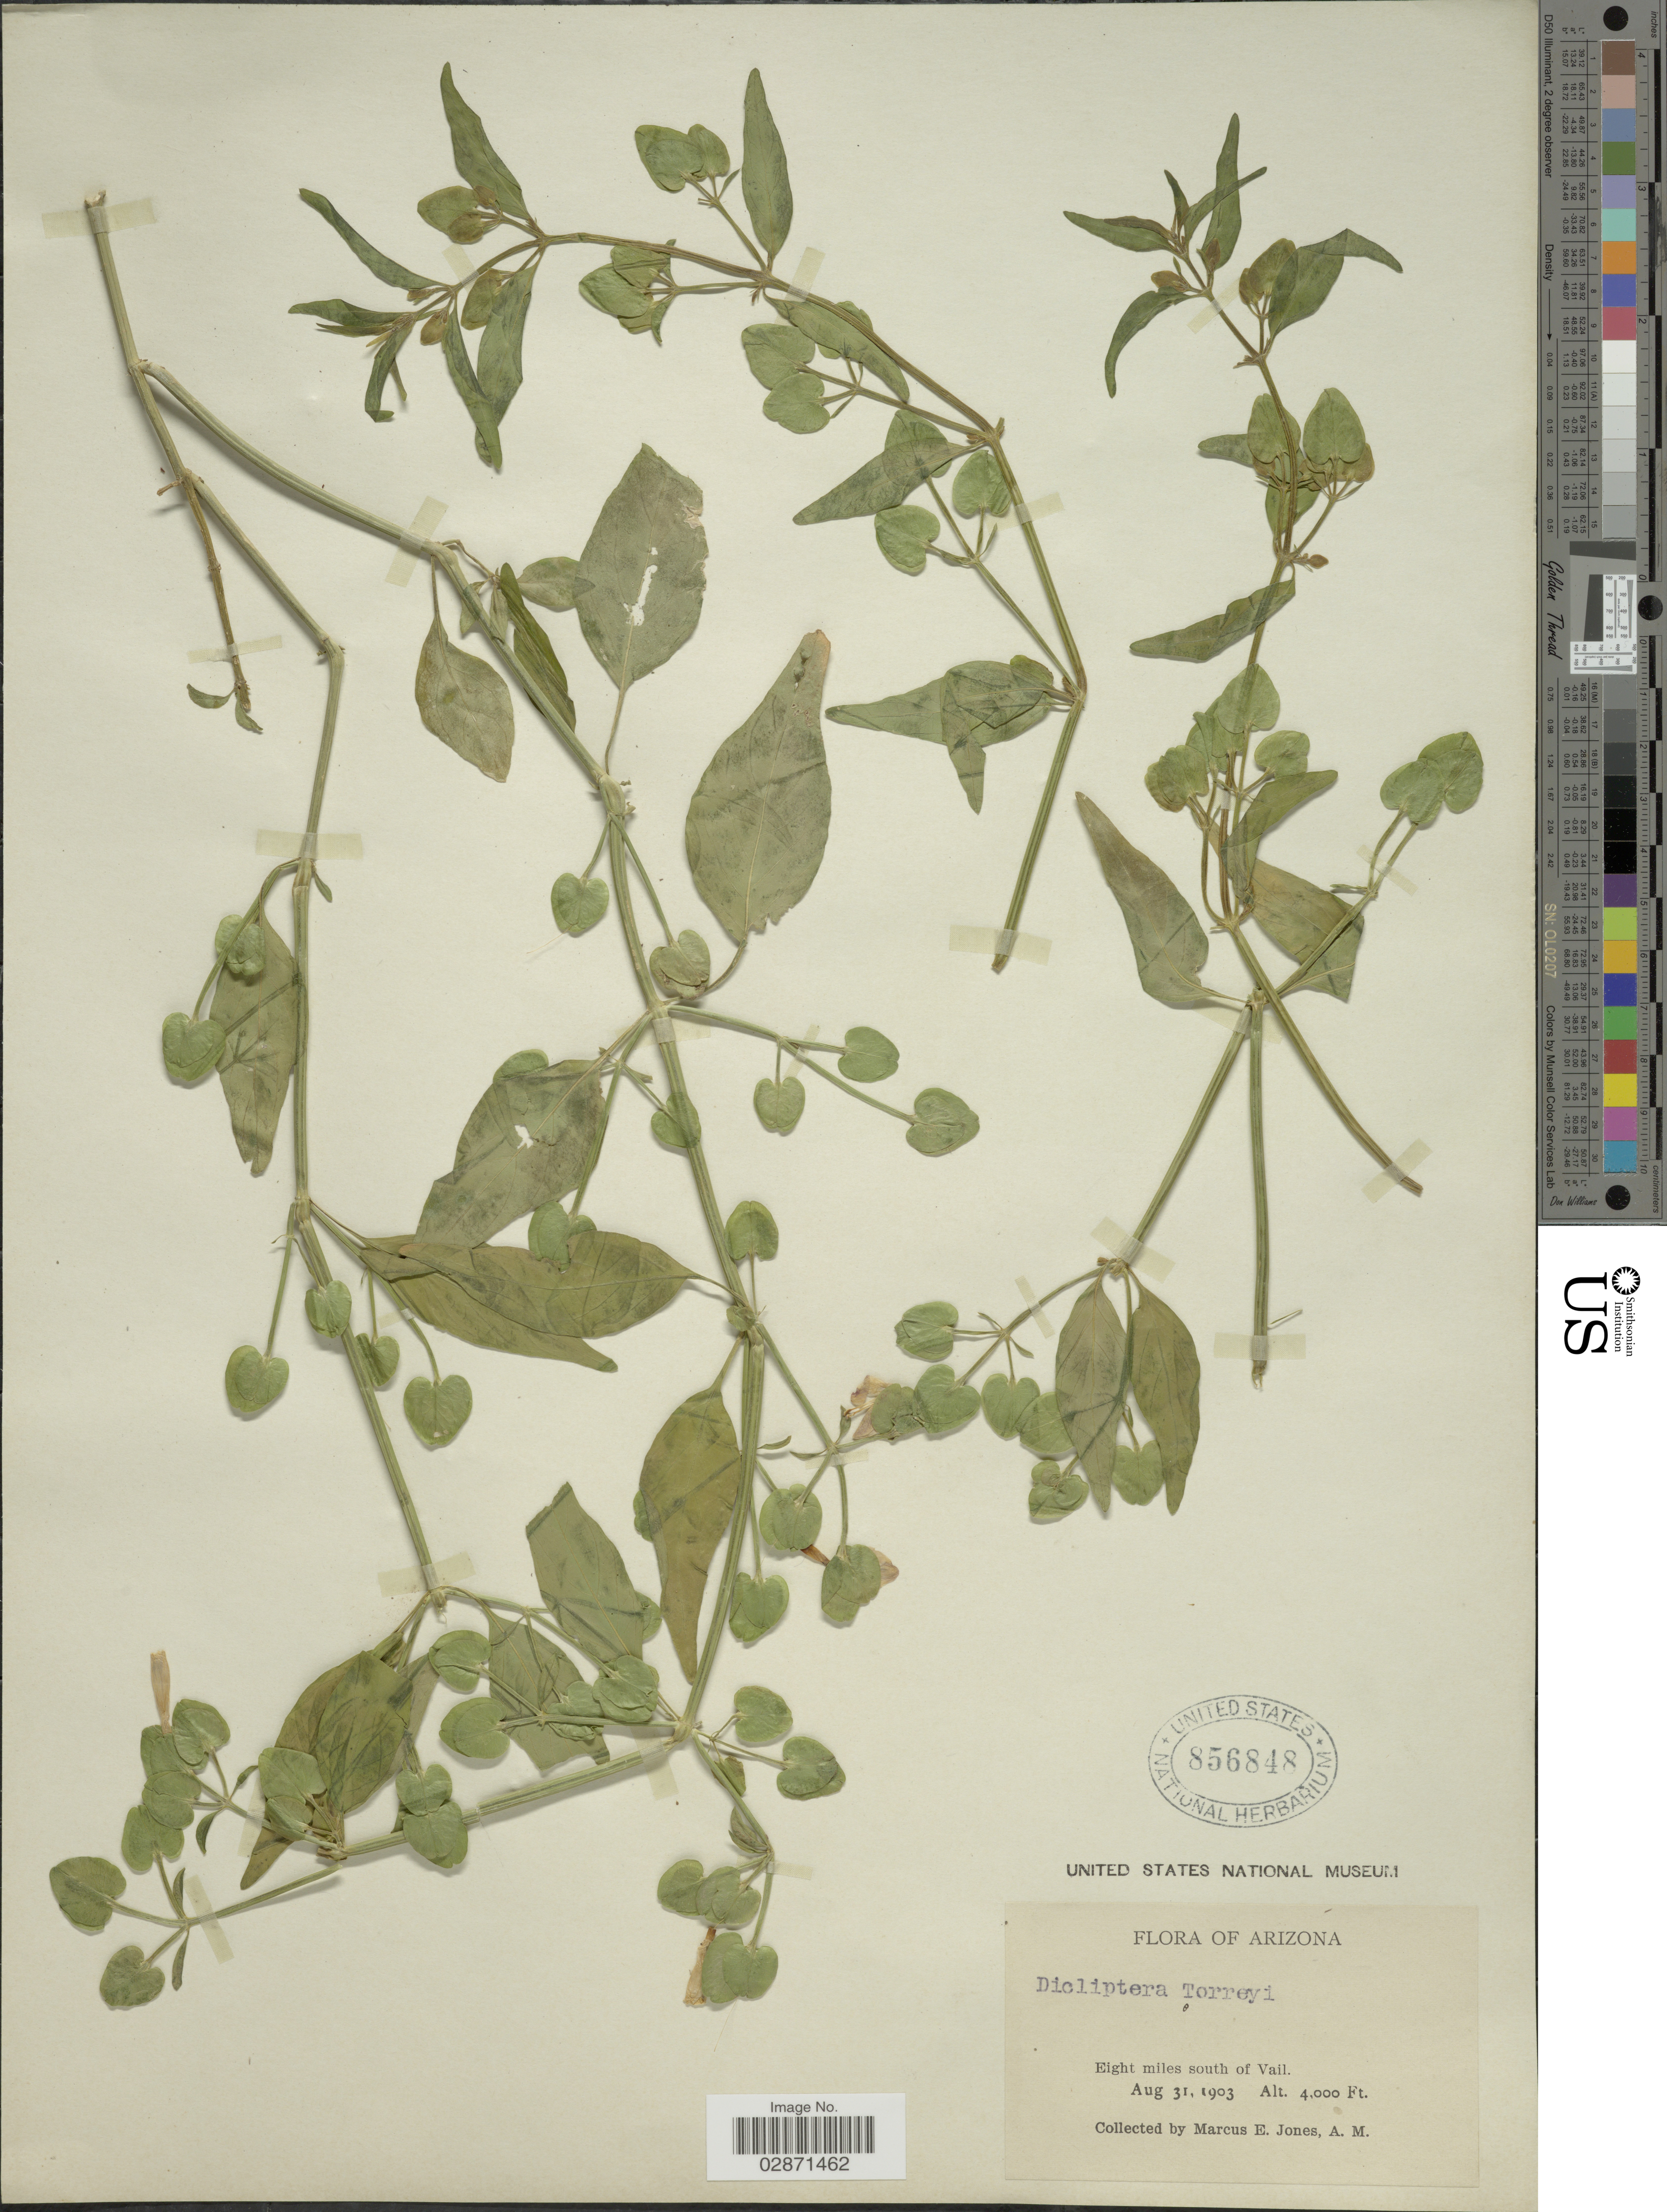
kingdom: Plantae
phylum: Tracheophyta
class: Magnoliopsida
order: Lamiales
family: Acanthaceae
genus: Dicliptera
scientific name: Dicliptera resupinata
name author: (Vahl) Juss.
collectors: M. E. Jones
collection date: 1903-08-31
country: United States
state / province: Arizona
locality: Eight miles south of Vail.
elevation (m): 1219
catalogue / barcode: US 856848